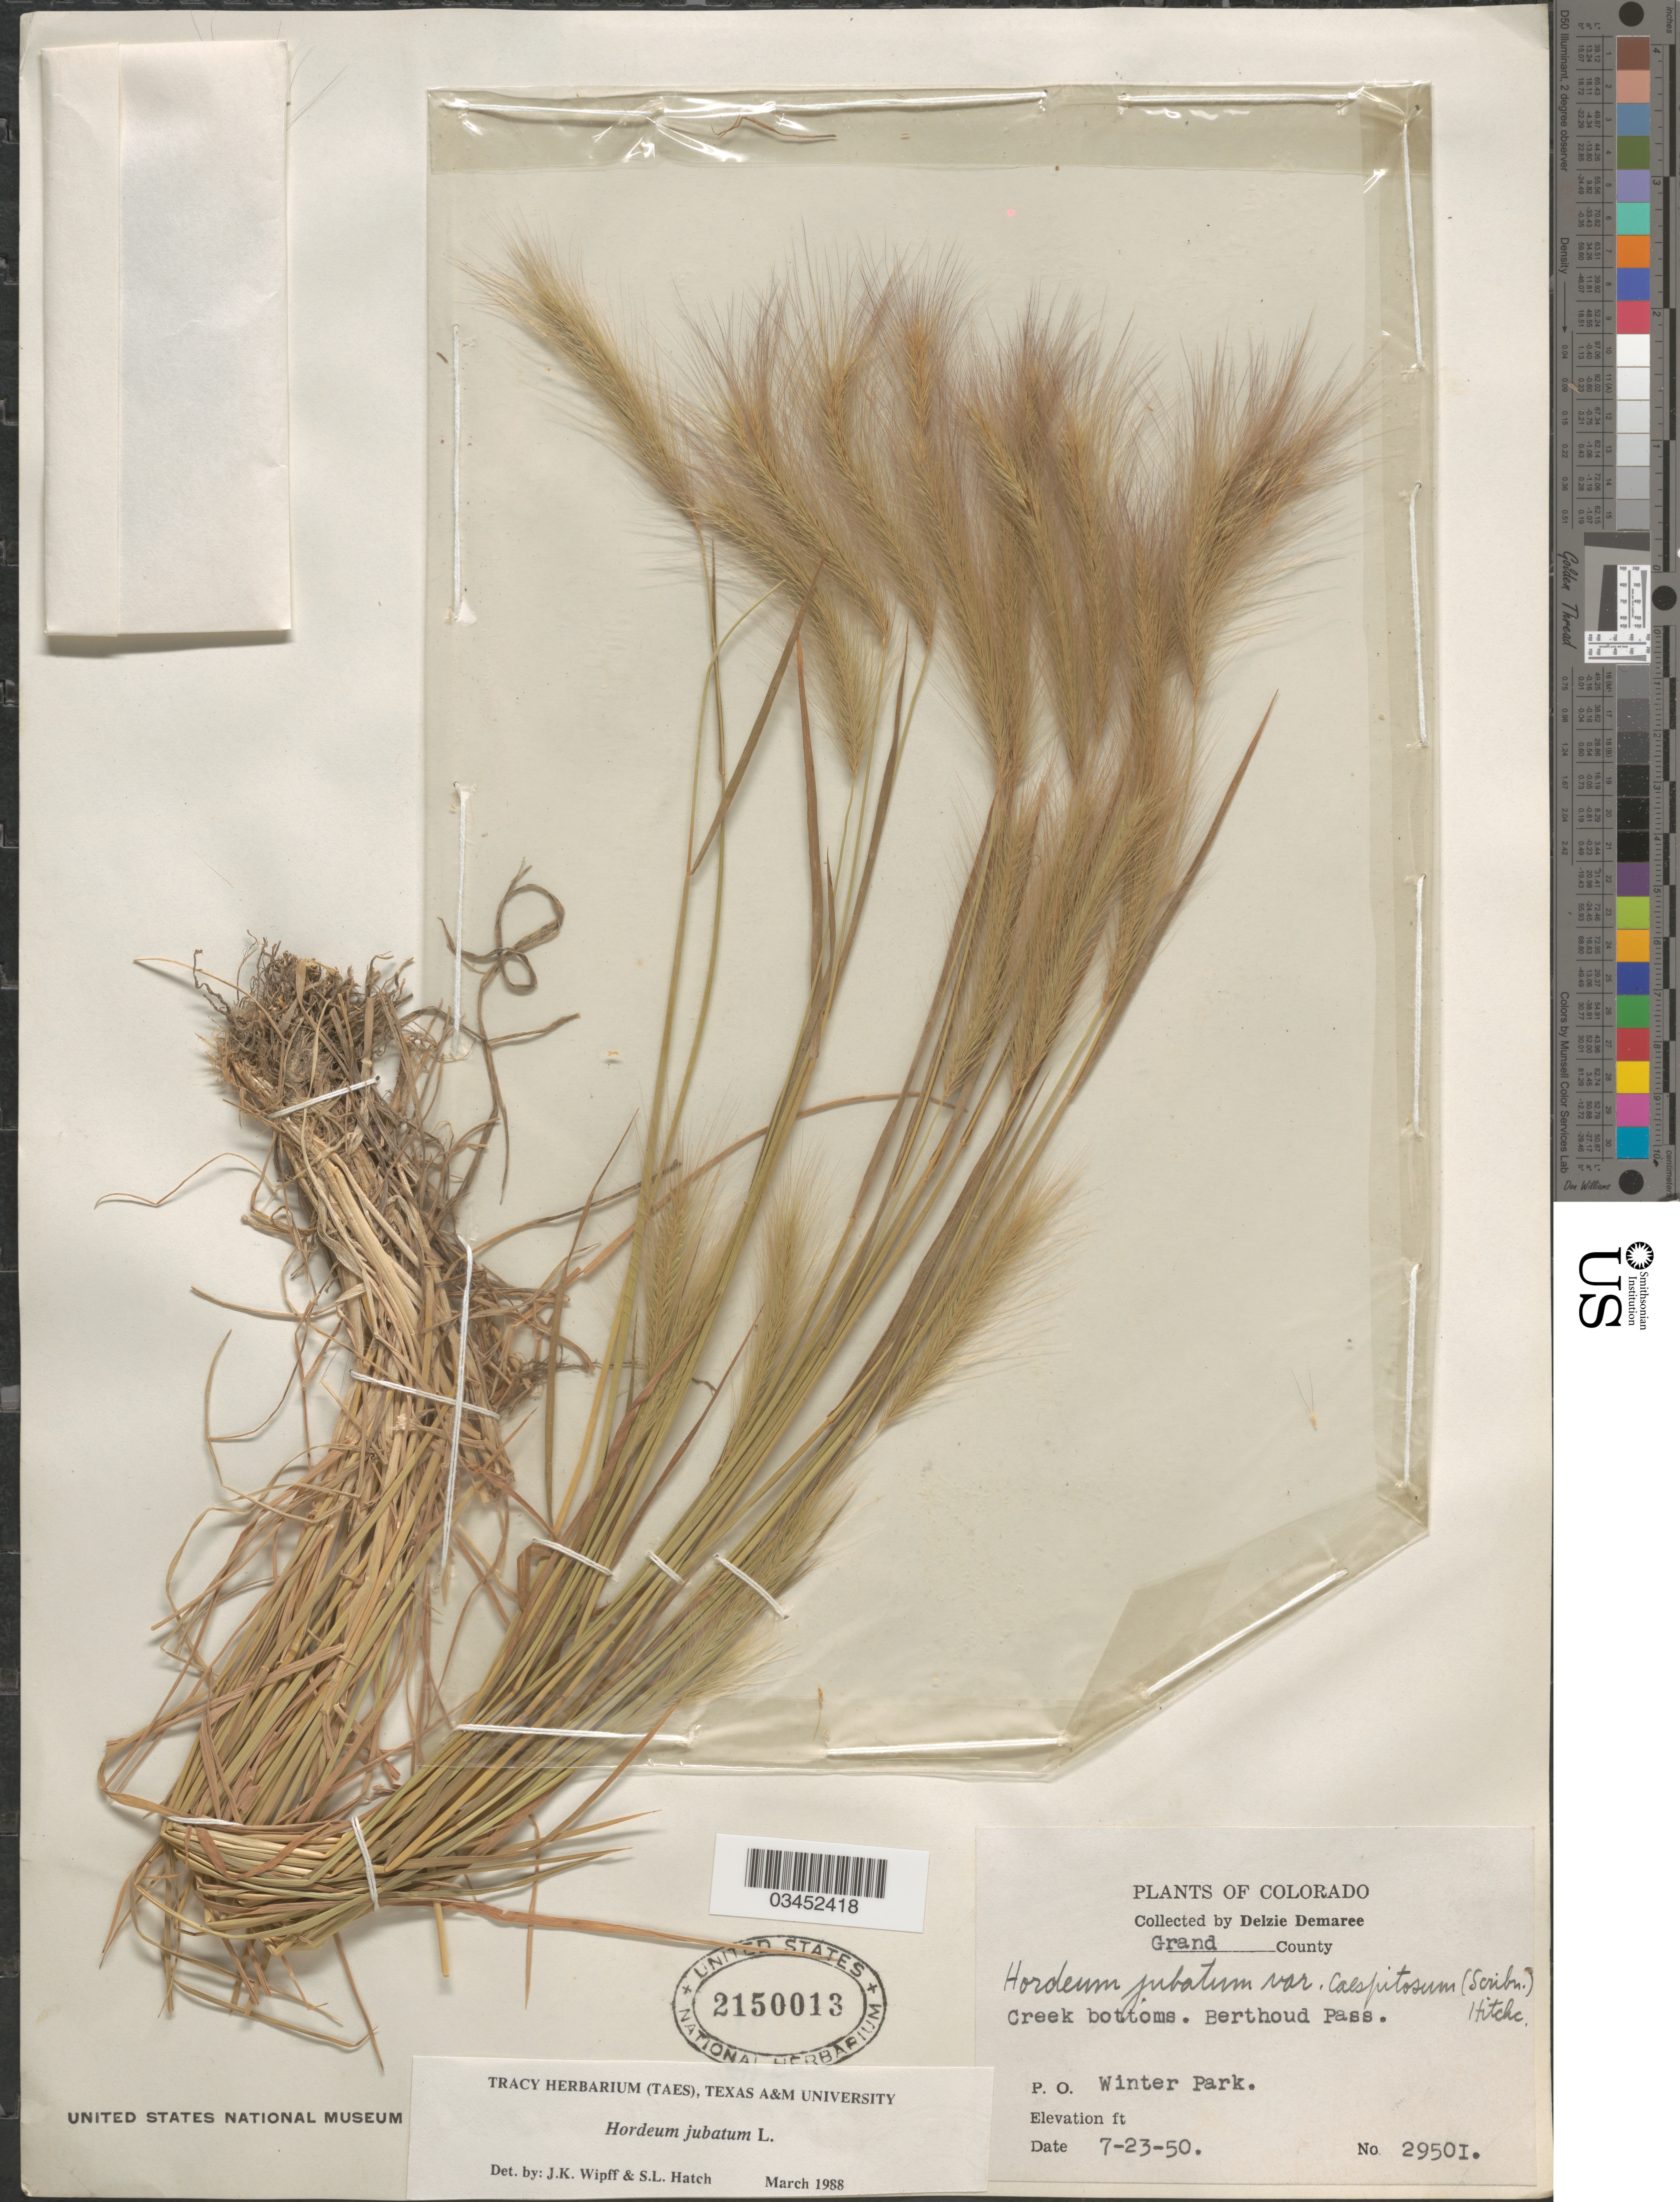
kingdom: Plantae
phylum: Tracheophyta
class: Liliopsida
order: Poales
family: Poaceae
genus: Hordeum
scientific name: Hordeum jubatum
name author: L.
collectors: D. Demaree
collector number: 29501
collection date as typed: Transcribed d/m/y: 23/7/50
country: United States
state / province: Colorado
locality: Grand County. Creek bottoms. Berthoud Pass. P. O. Winter Park.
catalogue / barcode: US 2150013